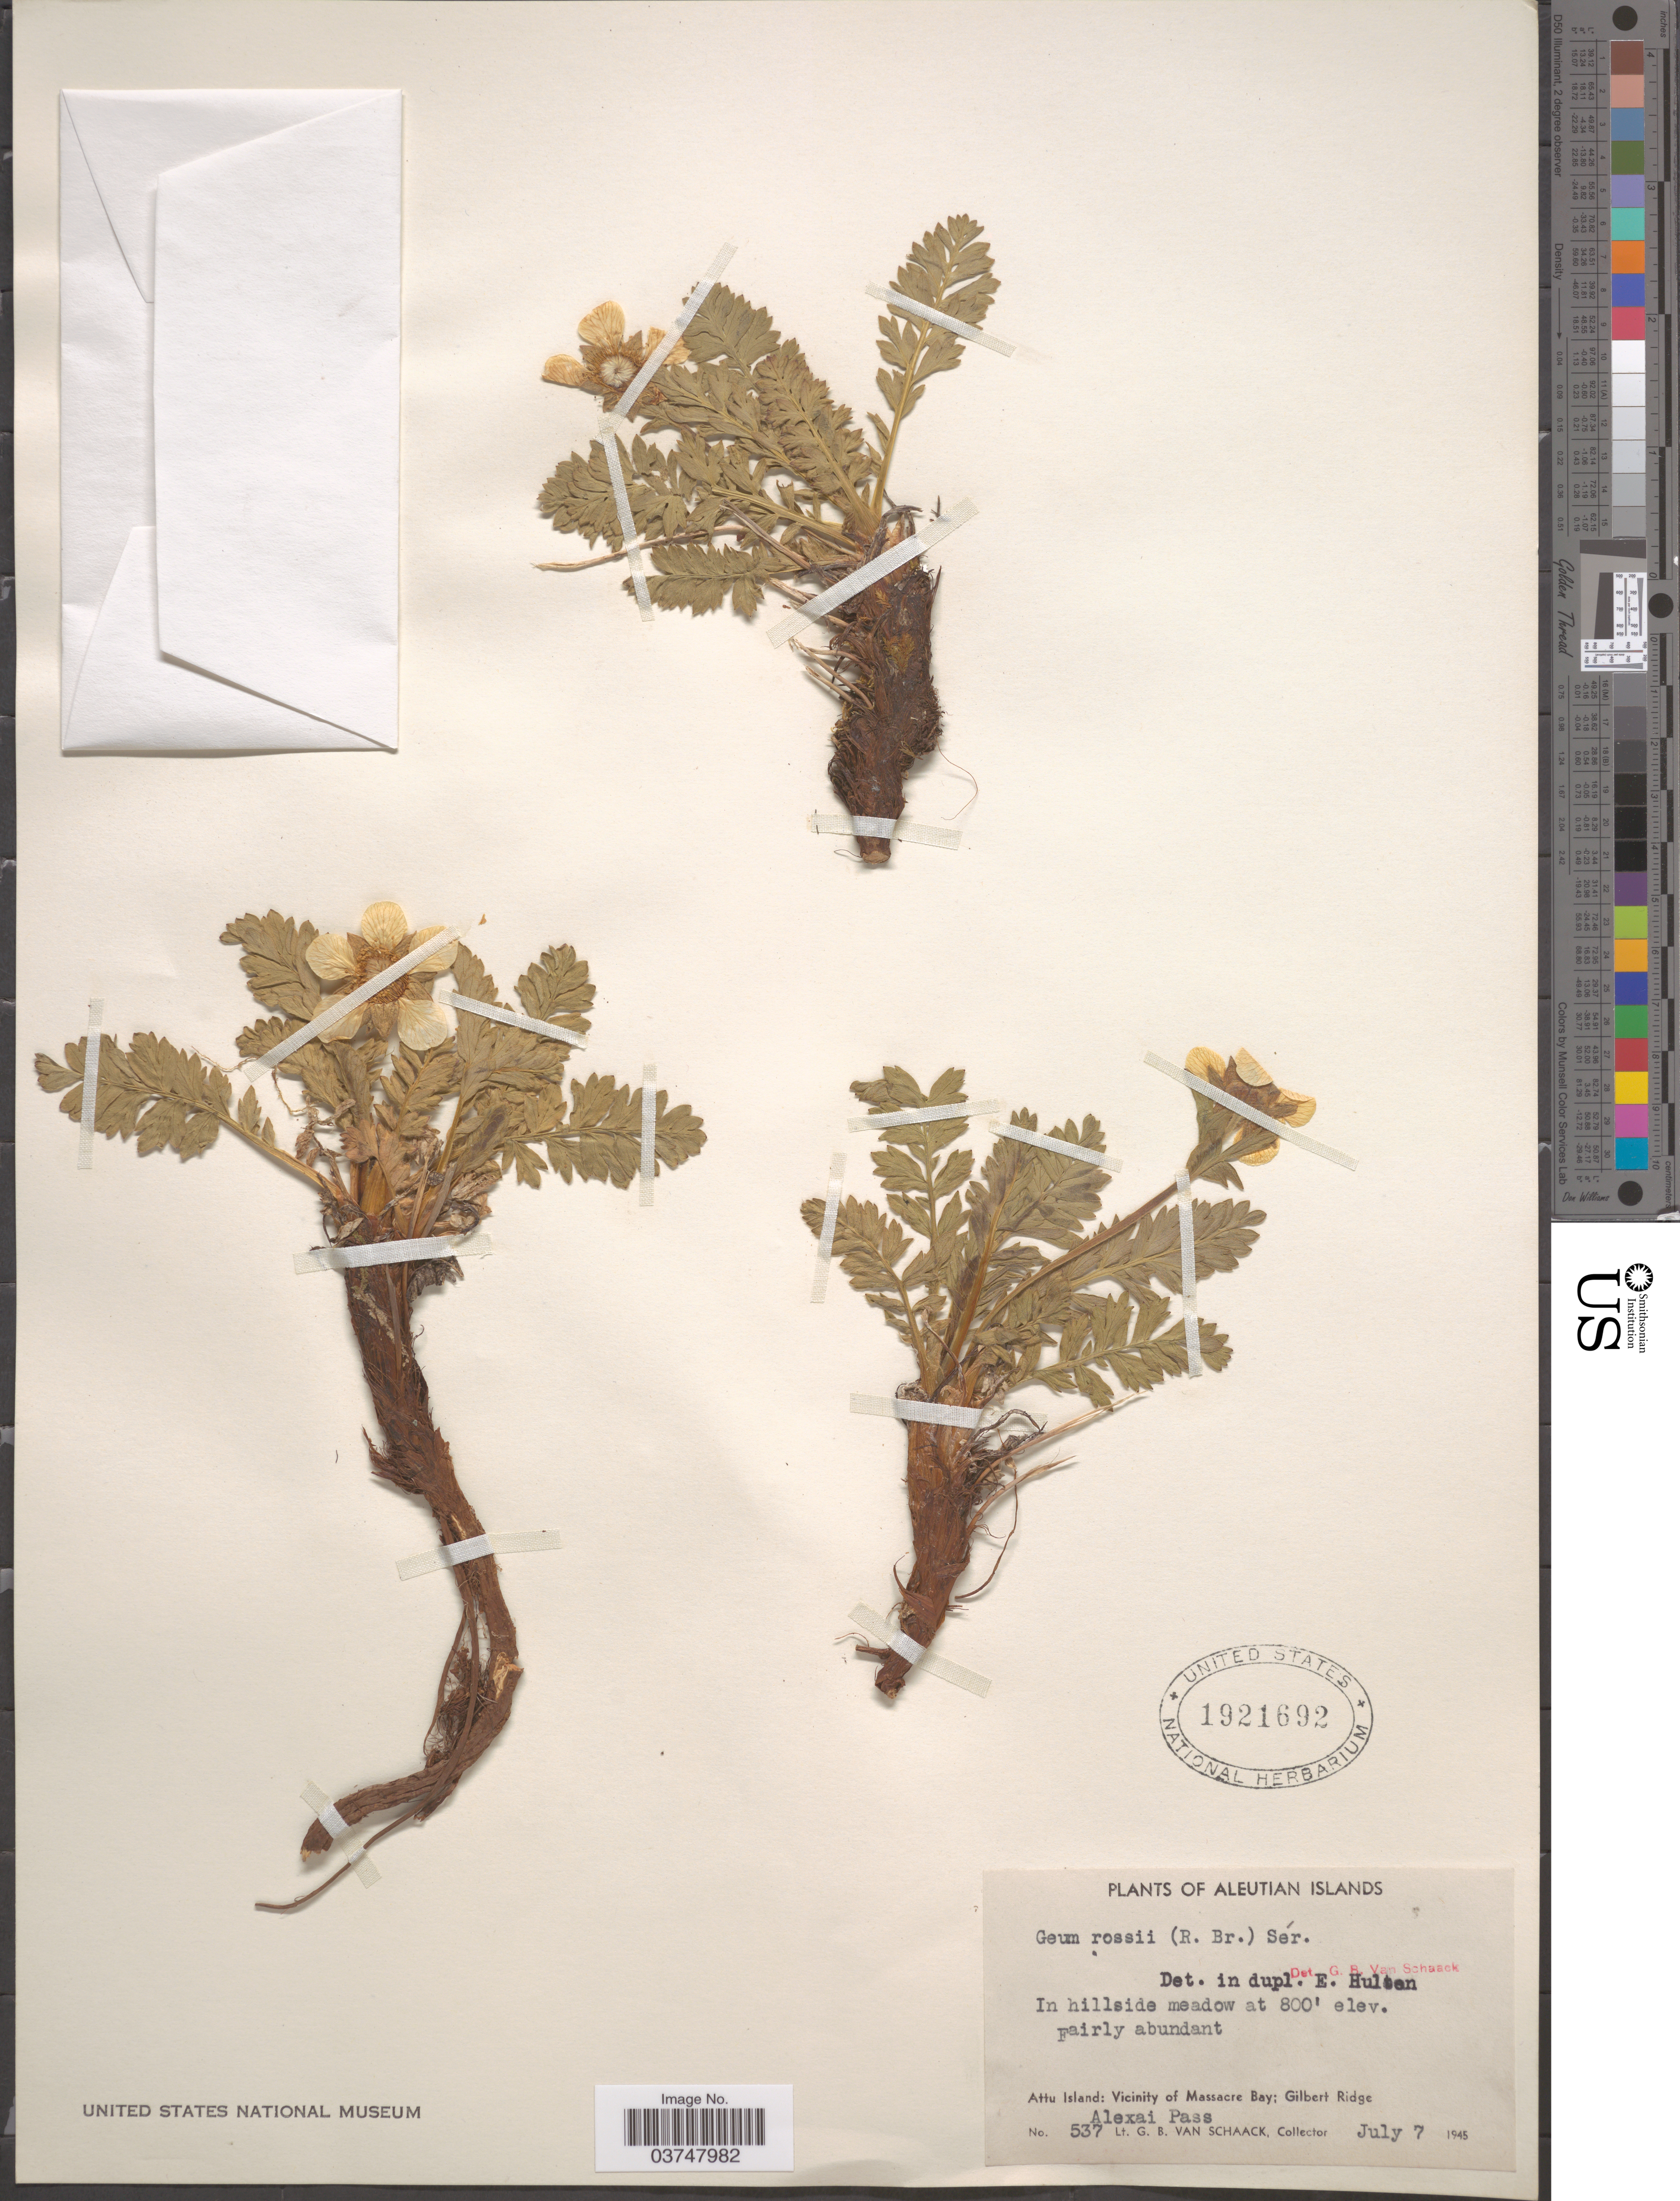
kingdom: Plantae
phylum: Tracheophyta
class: Magnoliopsida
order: Rosales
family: Rosaceae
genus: Geum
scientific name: Geum rossii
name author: (R. Br.) Ser.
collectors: G. Van Schaack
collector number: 537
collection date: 1945-07-07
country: United States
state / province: Alaska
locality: Aleutian Islands. Attu Island: Vicinity of Massacre Bay; Gilbert Ridge. Alexai Pass.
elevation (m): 244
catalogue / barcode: US 1921692